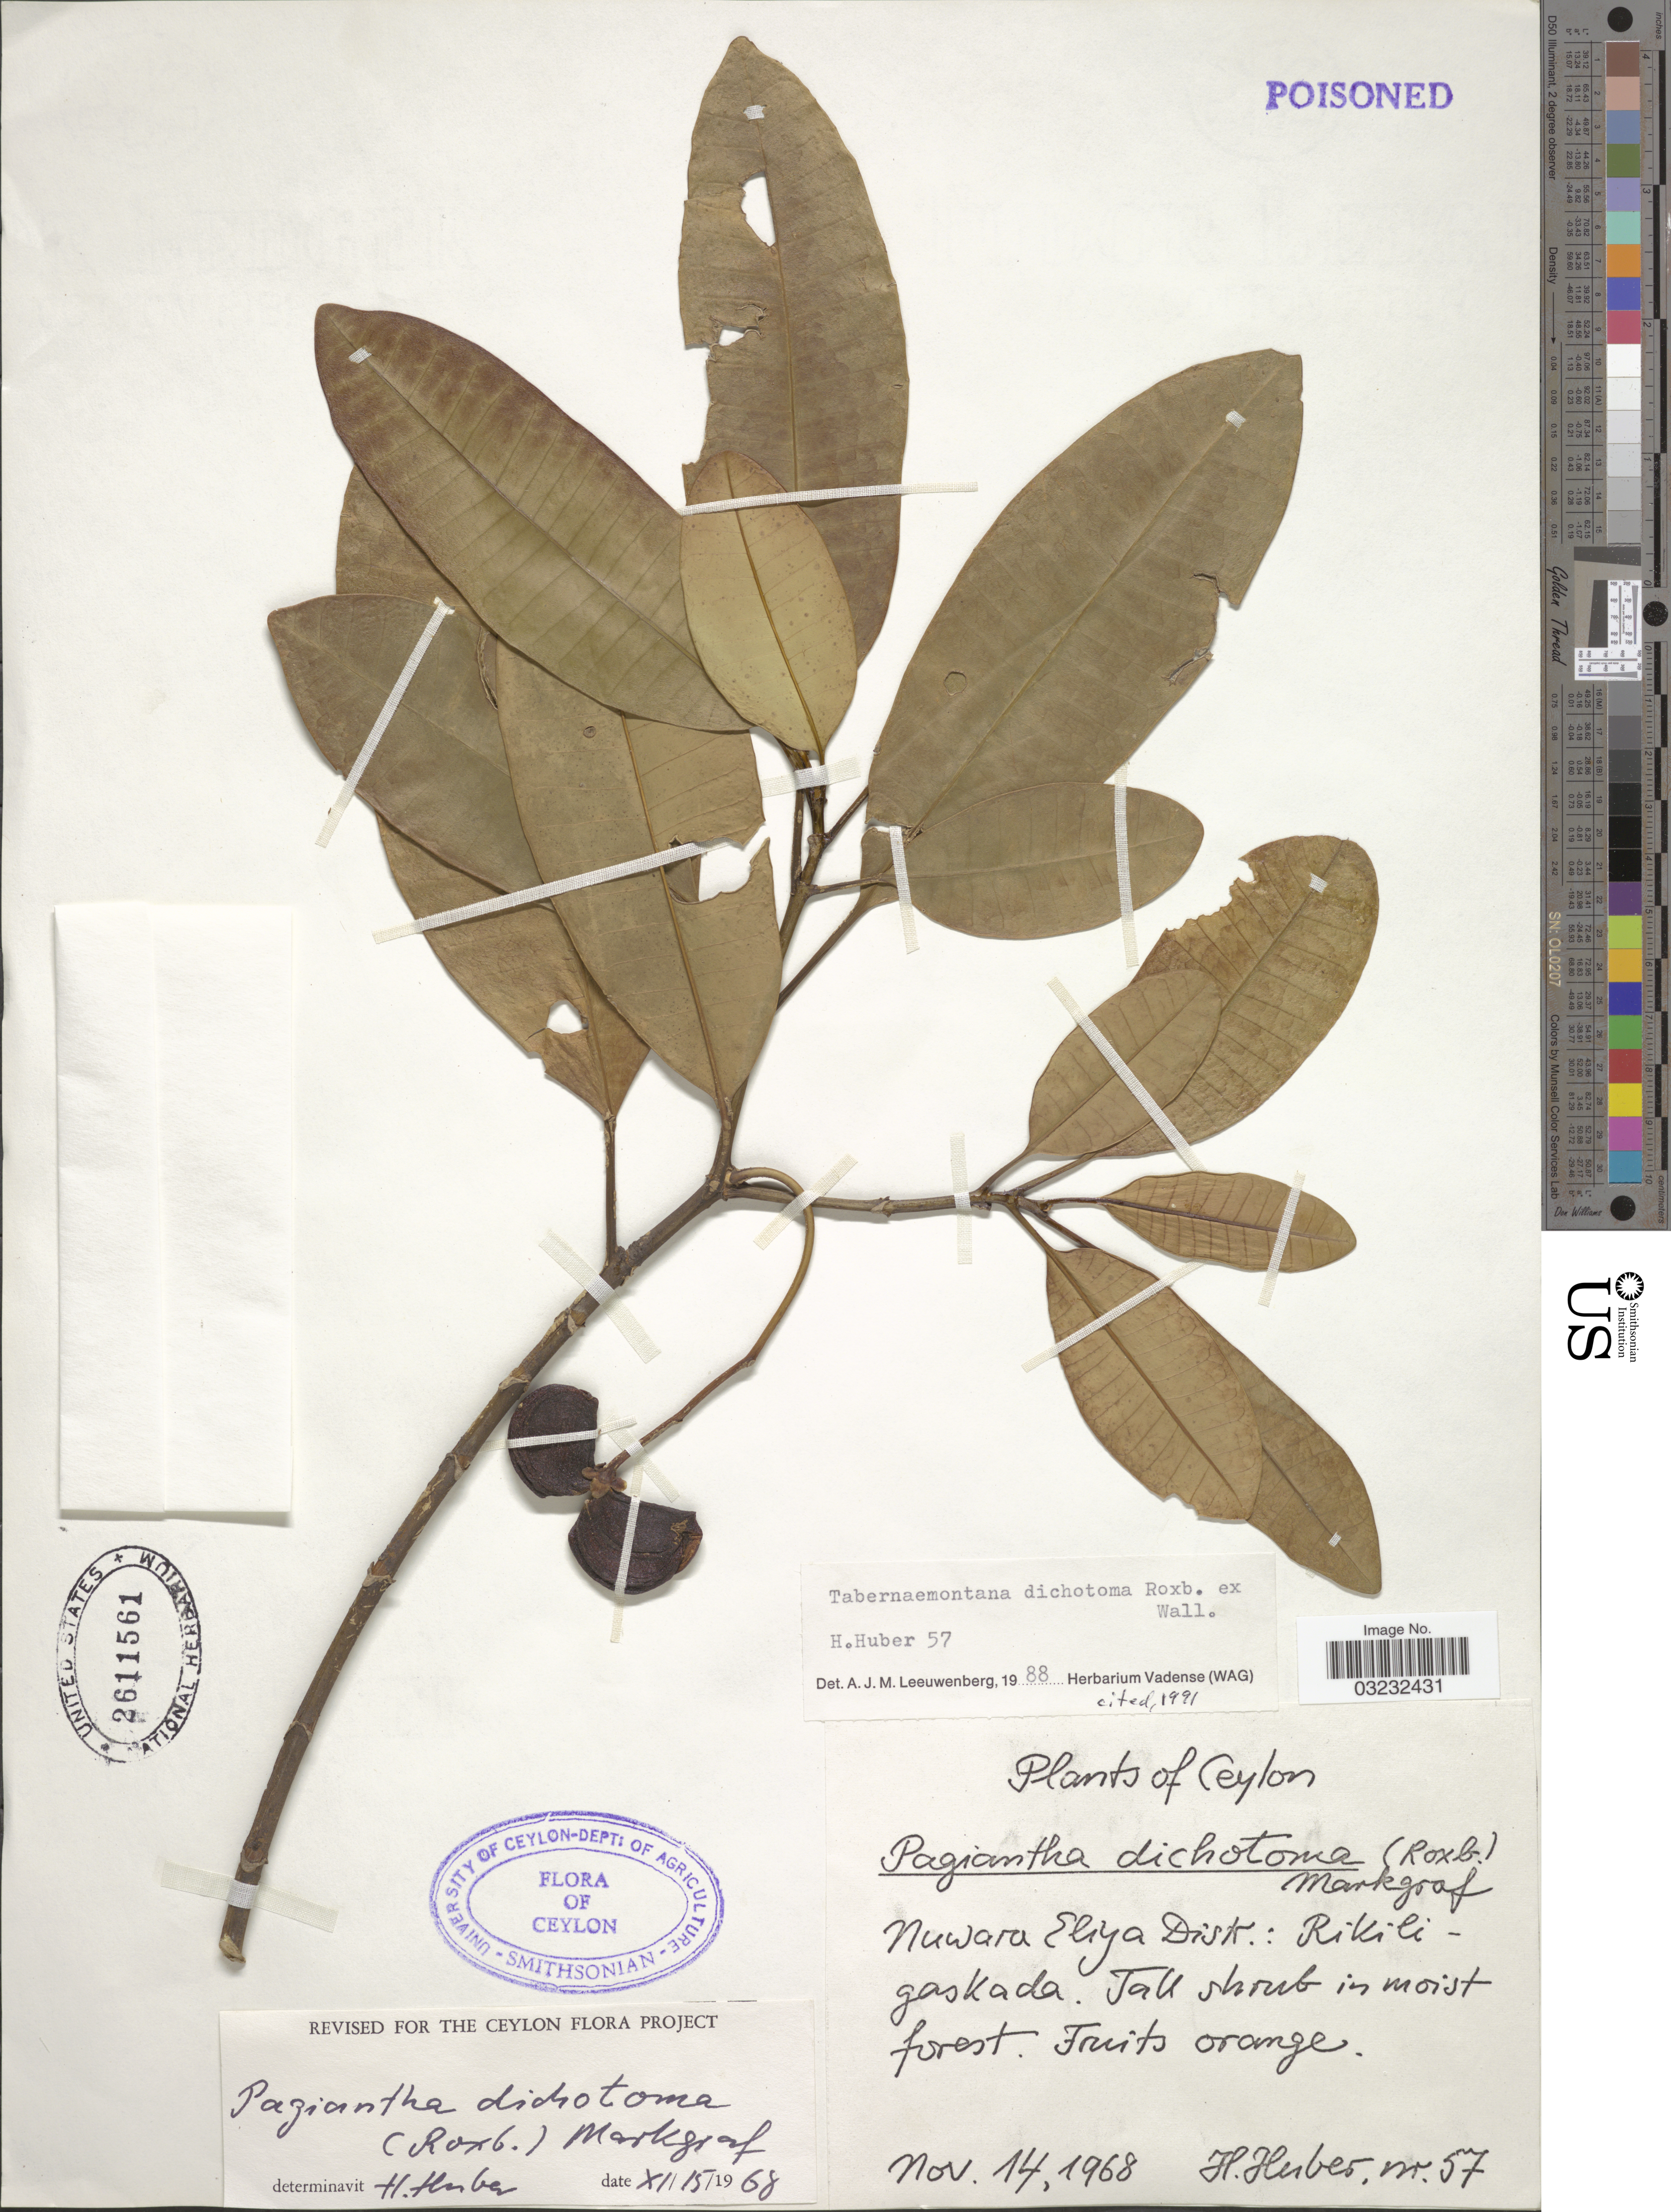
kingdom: Plantae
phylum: Tracheophyta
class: Magnoliopsida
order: Gentianales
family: Apocynaceae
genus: Tabernaemontana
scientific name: Tabernaemontana dichotoma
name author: Roxb. ex Wall.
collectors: H. Huber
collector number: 57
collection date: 1968-11-14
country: Sri Lanka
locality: Ceylon, Nuwara Eliya Distr.: Rikiligaskada.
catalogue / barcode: US 2611561